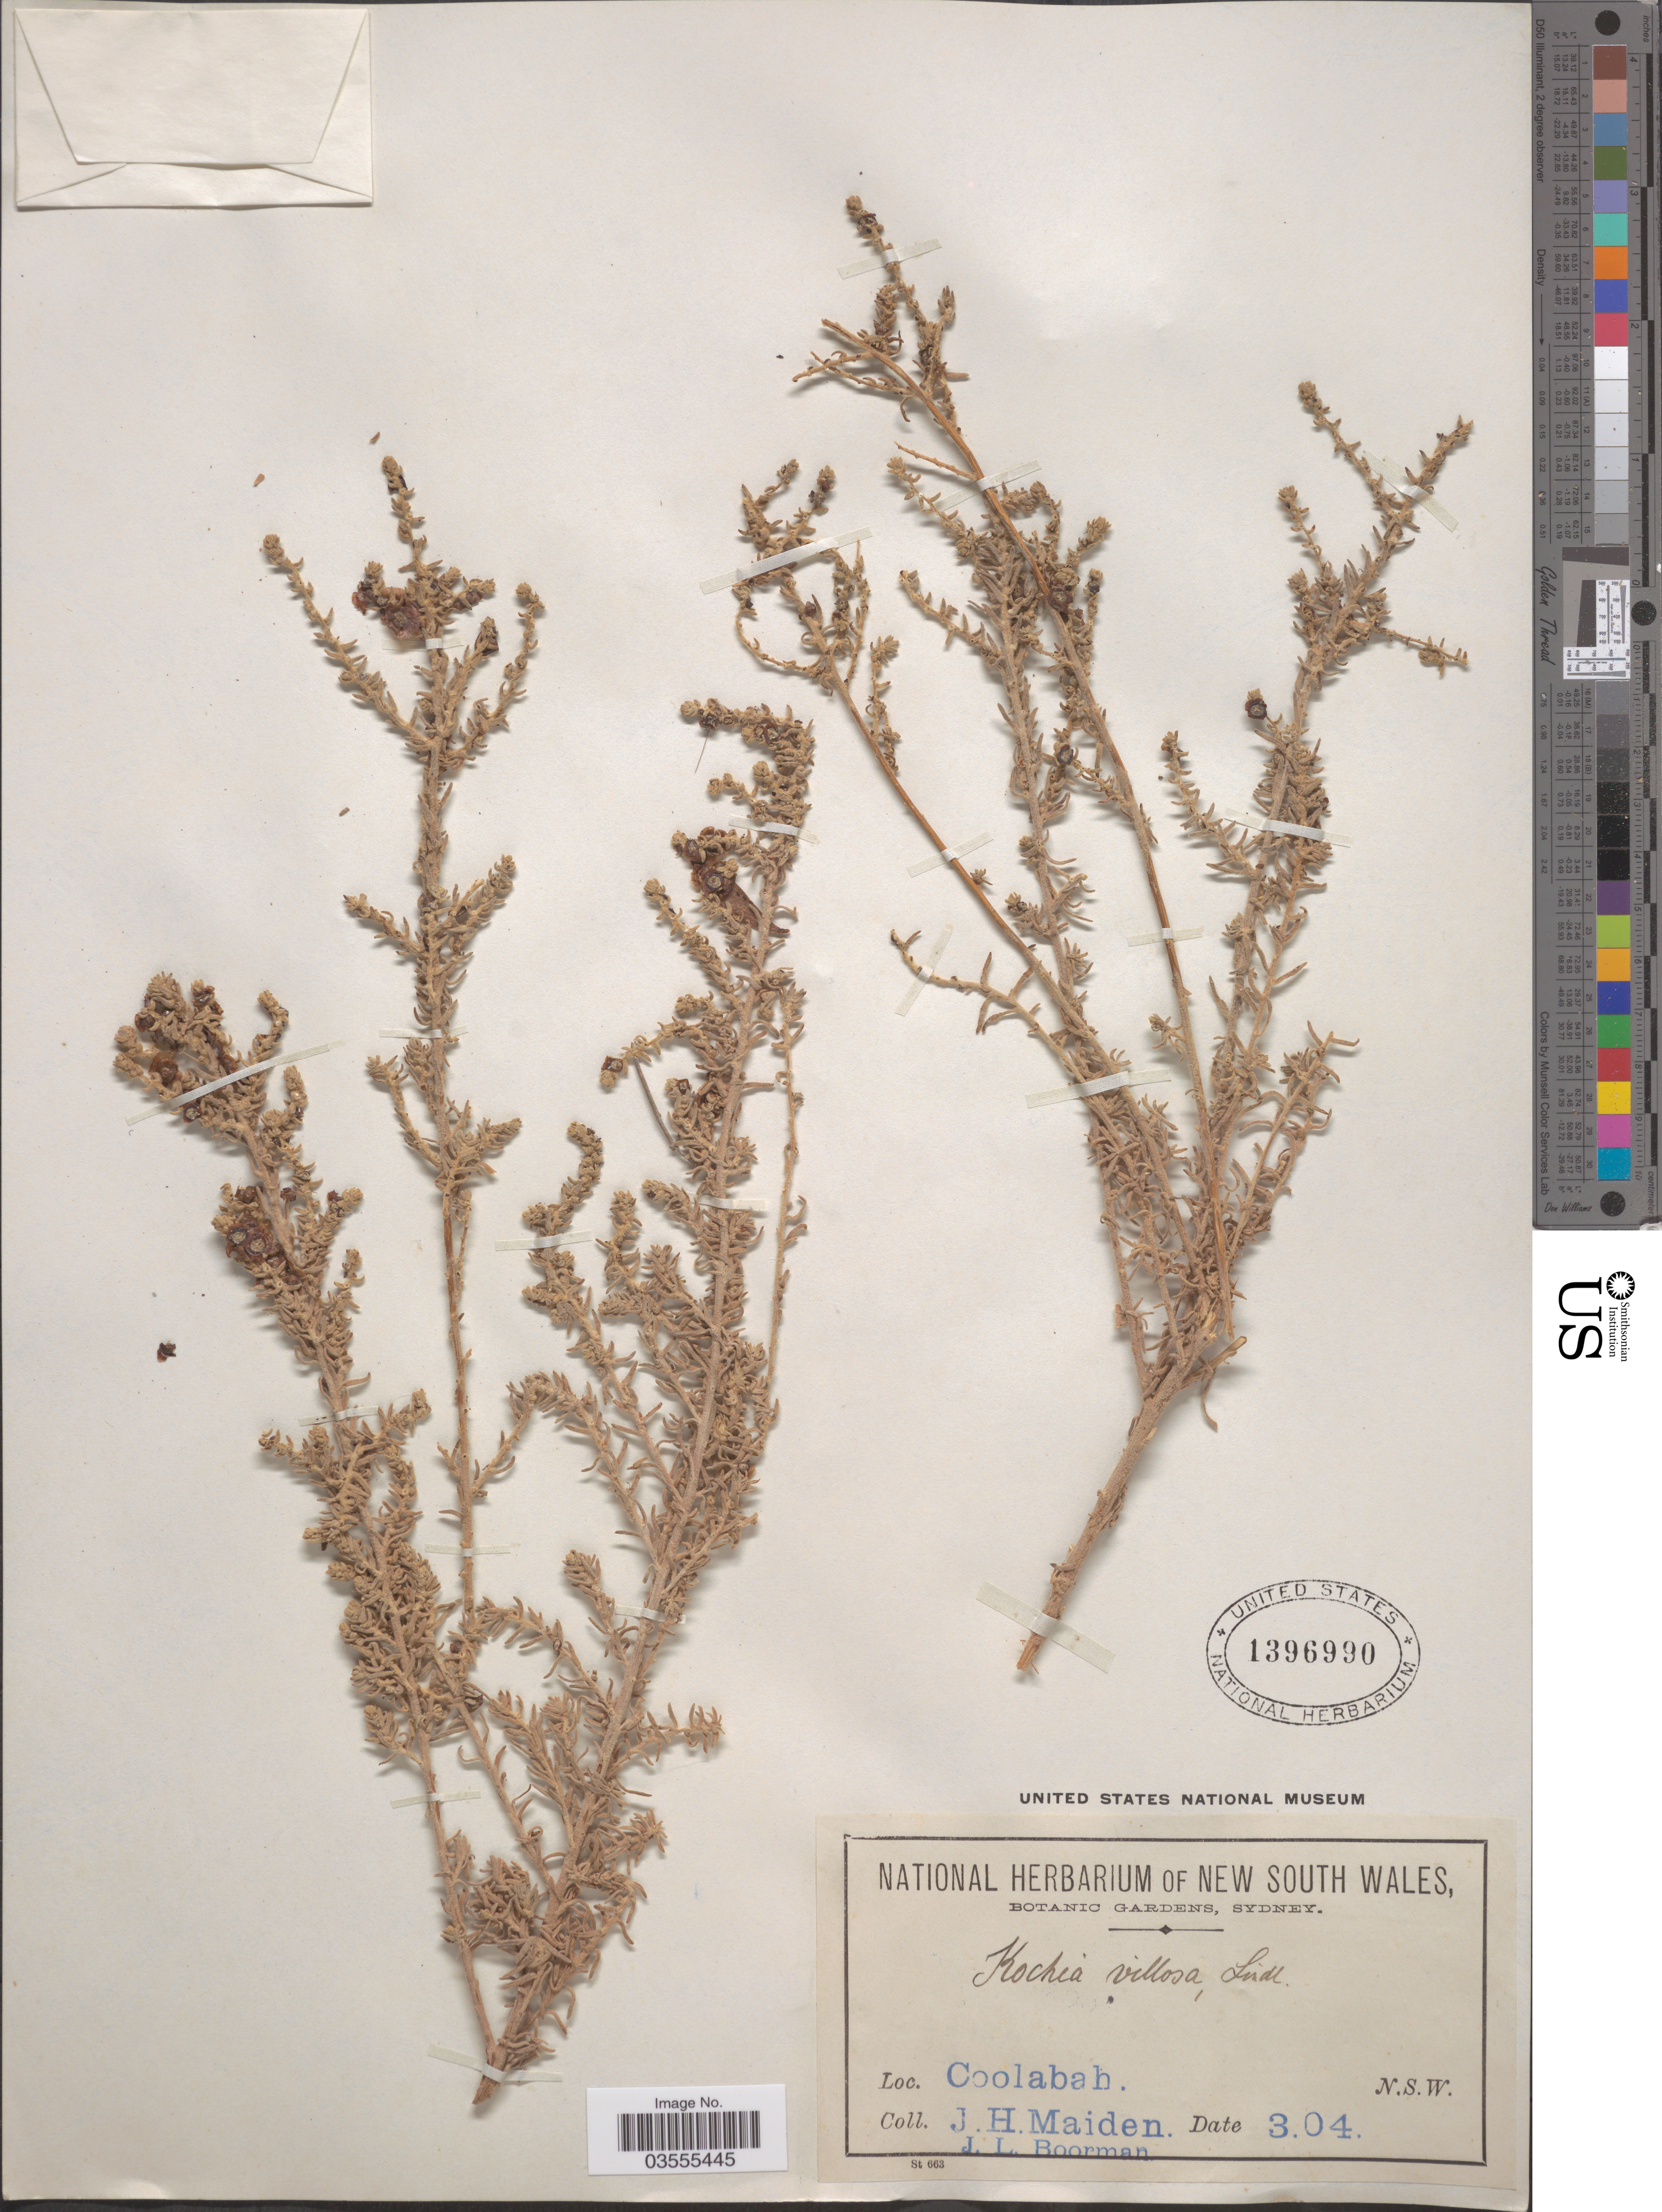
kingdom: Plantae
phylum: Tracheophyta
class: Magnoliopsida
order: Caryophyllales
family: Amaranthaceae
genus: Maireana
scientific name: Maireana integra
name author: (Paul G. Wilson) Paul G. Wilson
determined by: Wilson, Paul G.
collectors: J. Maiden & J. Boorman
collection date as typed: Transcribed d/m/y: /3/4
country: Australia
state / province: New South Wales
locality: Coolabah.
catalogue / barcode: US 1396990